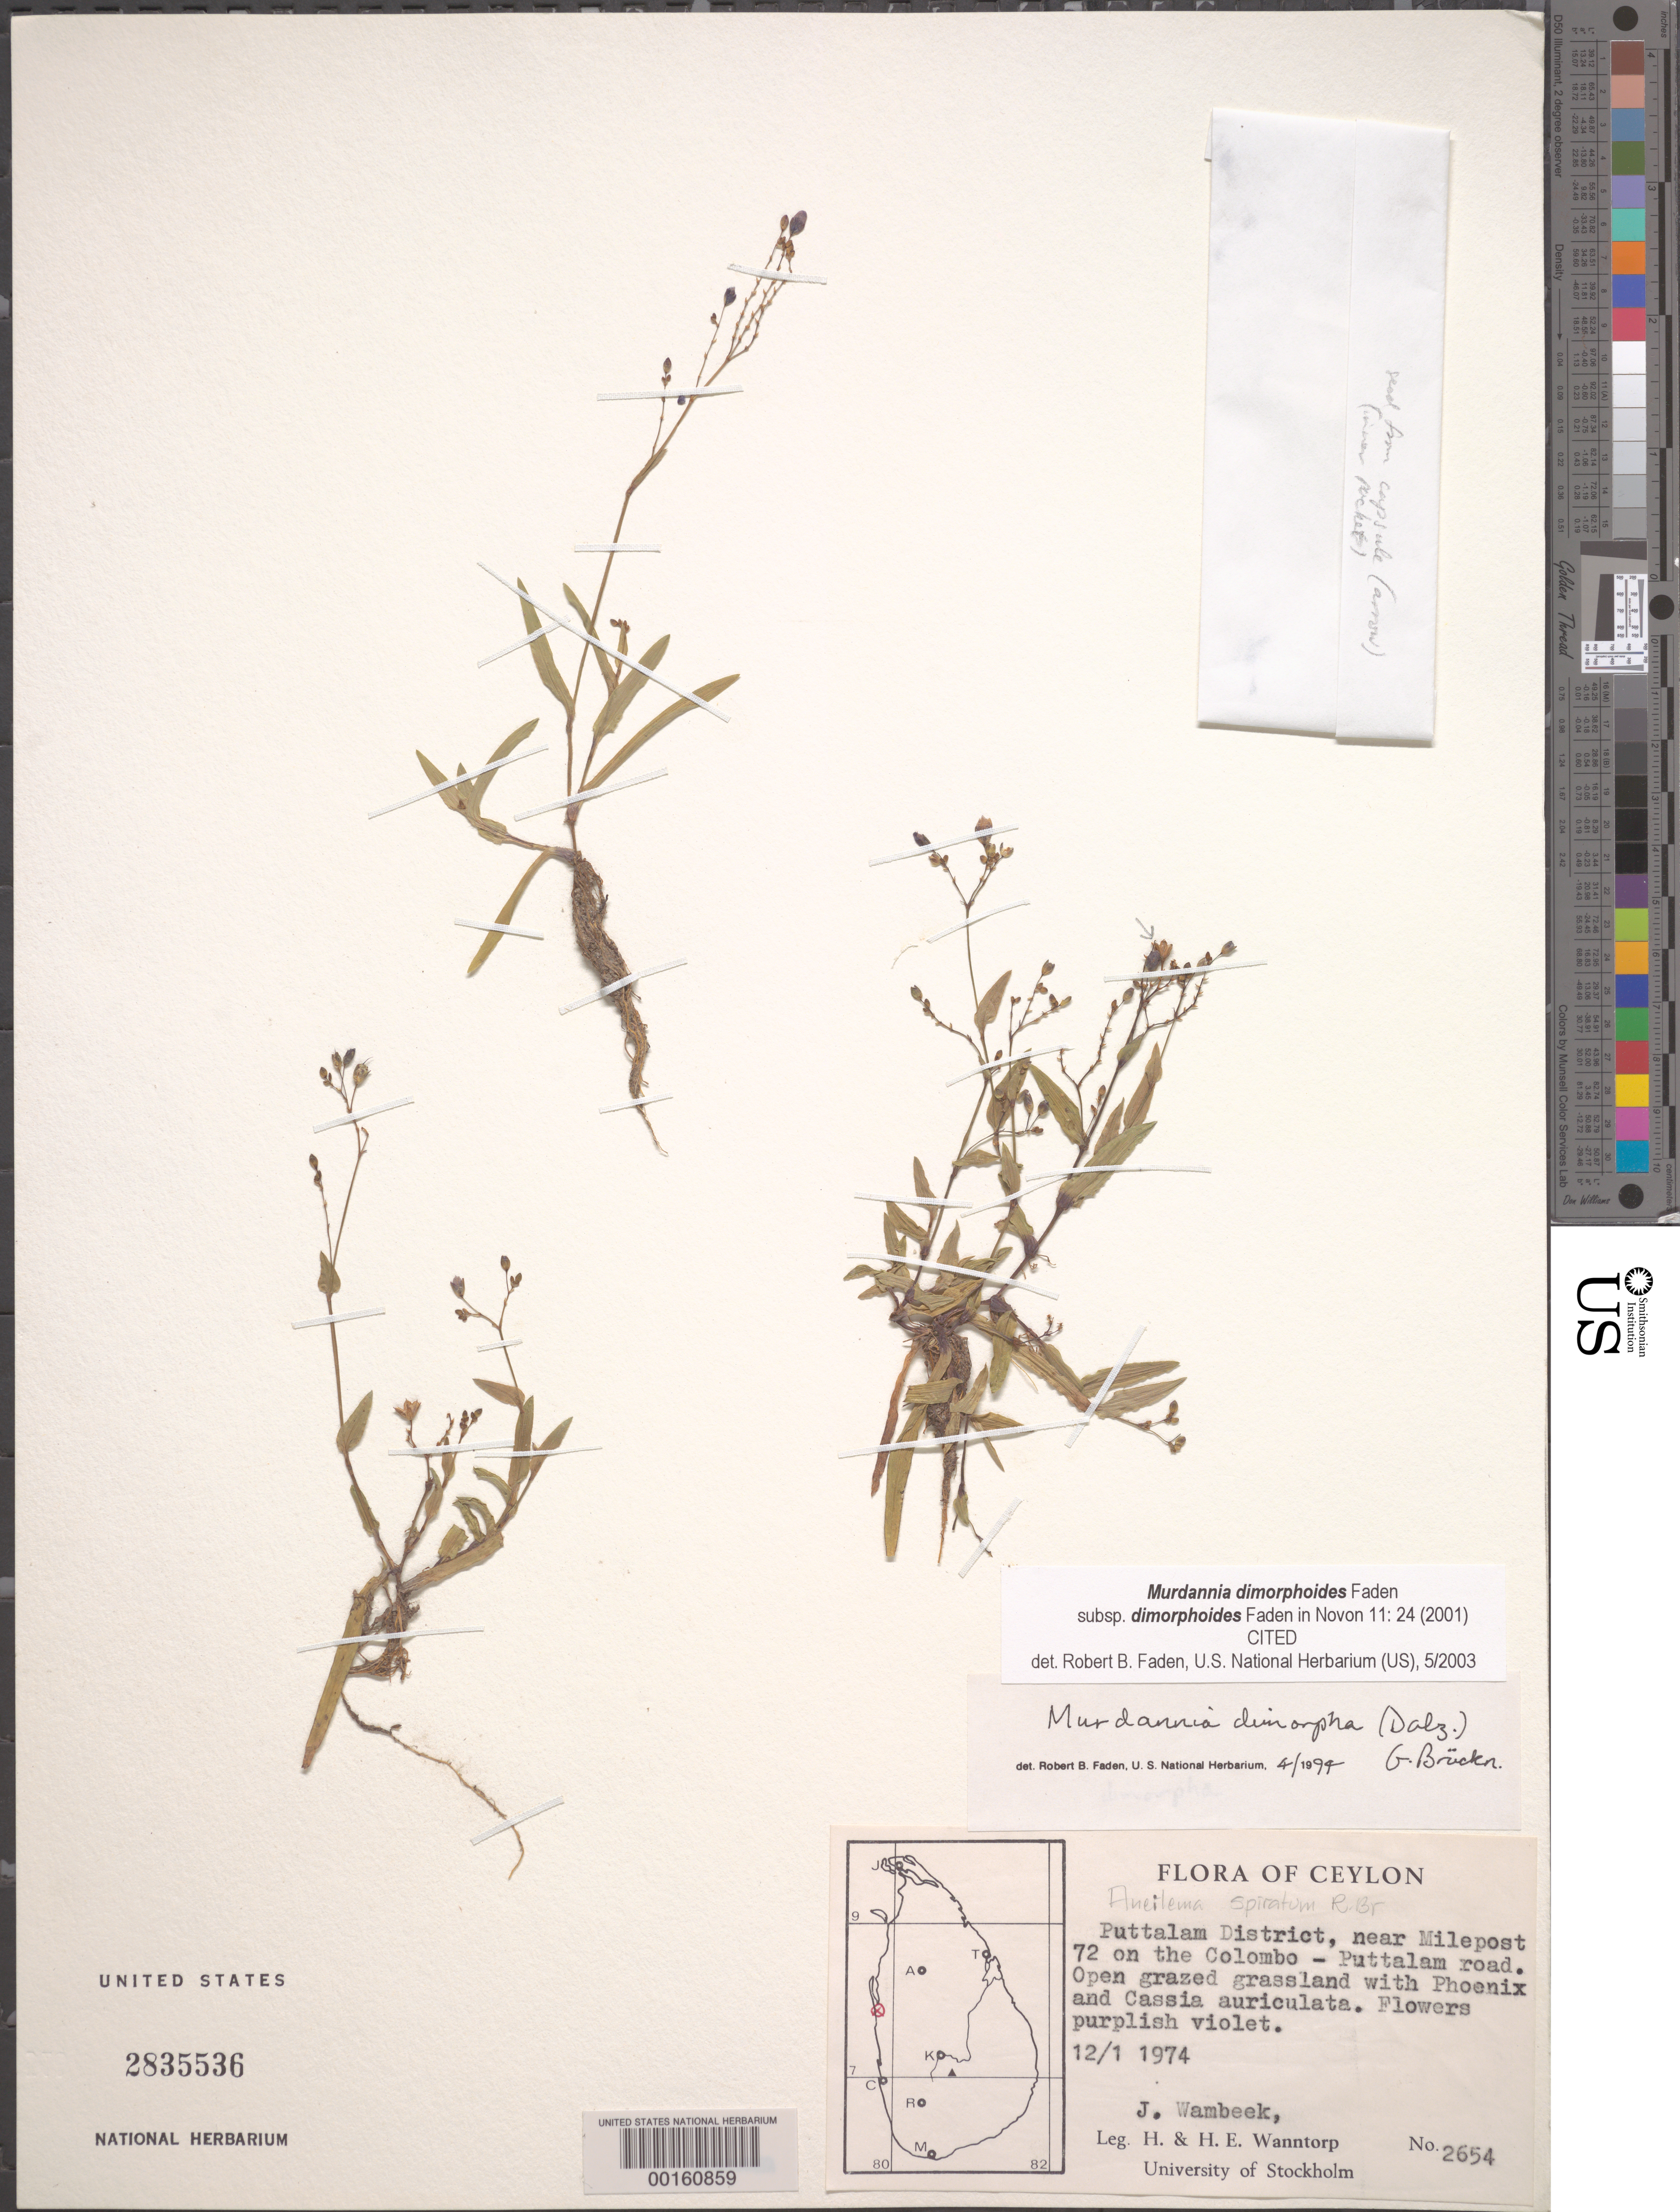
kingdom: Plantae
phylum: Tracheophyta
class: Liliopsida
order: Commelinales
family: Commelinaceae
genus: Murdannia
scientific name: Murdannia dimorphoides subsp. dimorphoides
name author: Faden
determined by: Faden, Robert B., (US), Smithsonian Institution - National Museum of Natural History (UNITED STATES)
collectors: J. Wambeek, H. Wanntorp & H.-E. Wanntorp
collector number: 2654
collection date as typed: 12 Jan 1974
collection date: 1974-01-12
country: Sri Lanka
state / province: North Western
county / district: Puttalam Dist.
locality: Colombo-puttalam road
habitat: Open, grazed grassland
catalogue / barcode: US 2835536